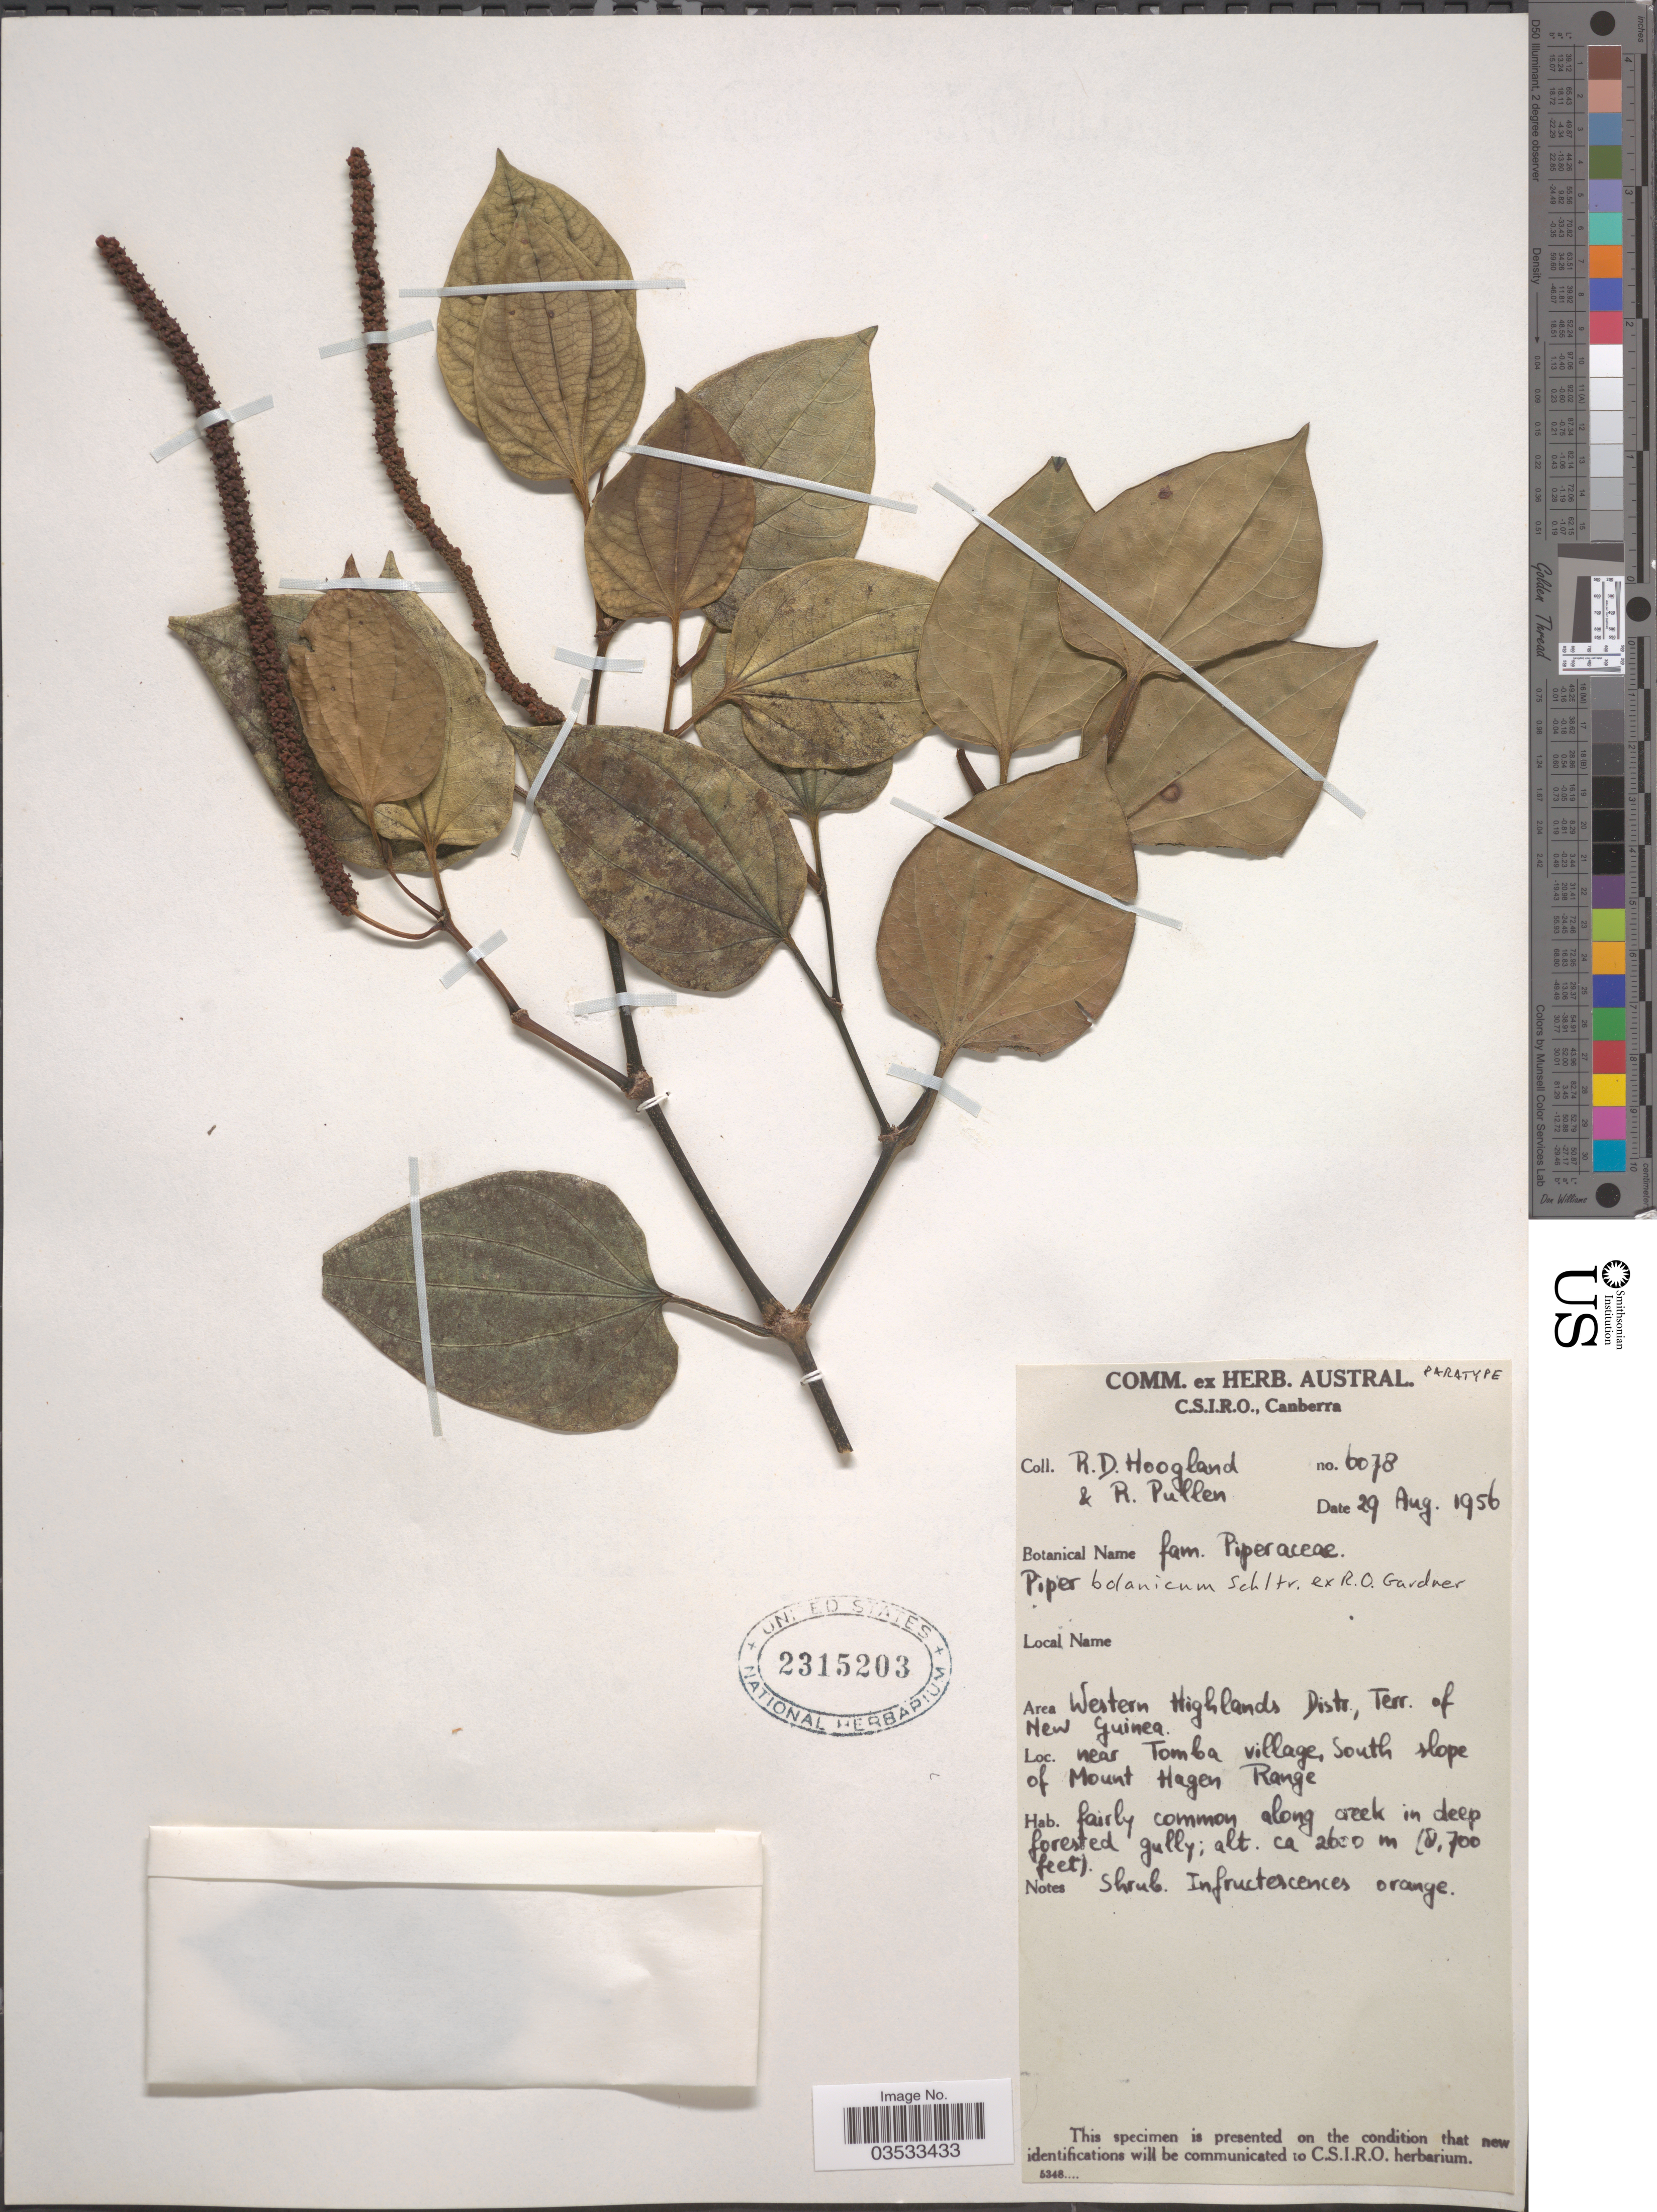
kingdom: Plantae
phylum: Tracheophyta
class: Magnoliopsida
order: Piperales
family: Piperaceae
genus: Piper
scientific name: Piper bolanicum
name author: Schltr. ex R.O. Gardner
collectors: R. D. Hoogland & R. Pullen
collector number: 6078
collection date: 1956-08-29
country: Papua New Guinea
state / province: Western Highlands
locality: Western Highlands Distr., Terr. of New Guinea. Near Tomba village. South slope of Mount Hagen Range.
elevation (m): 2652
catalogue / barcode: US 2315203